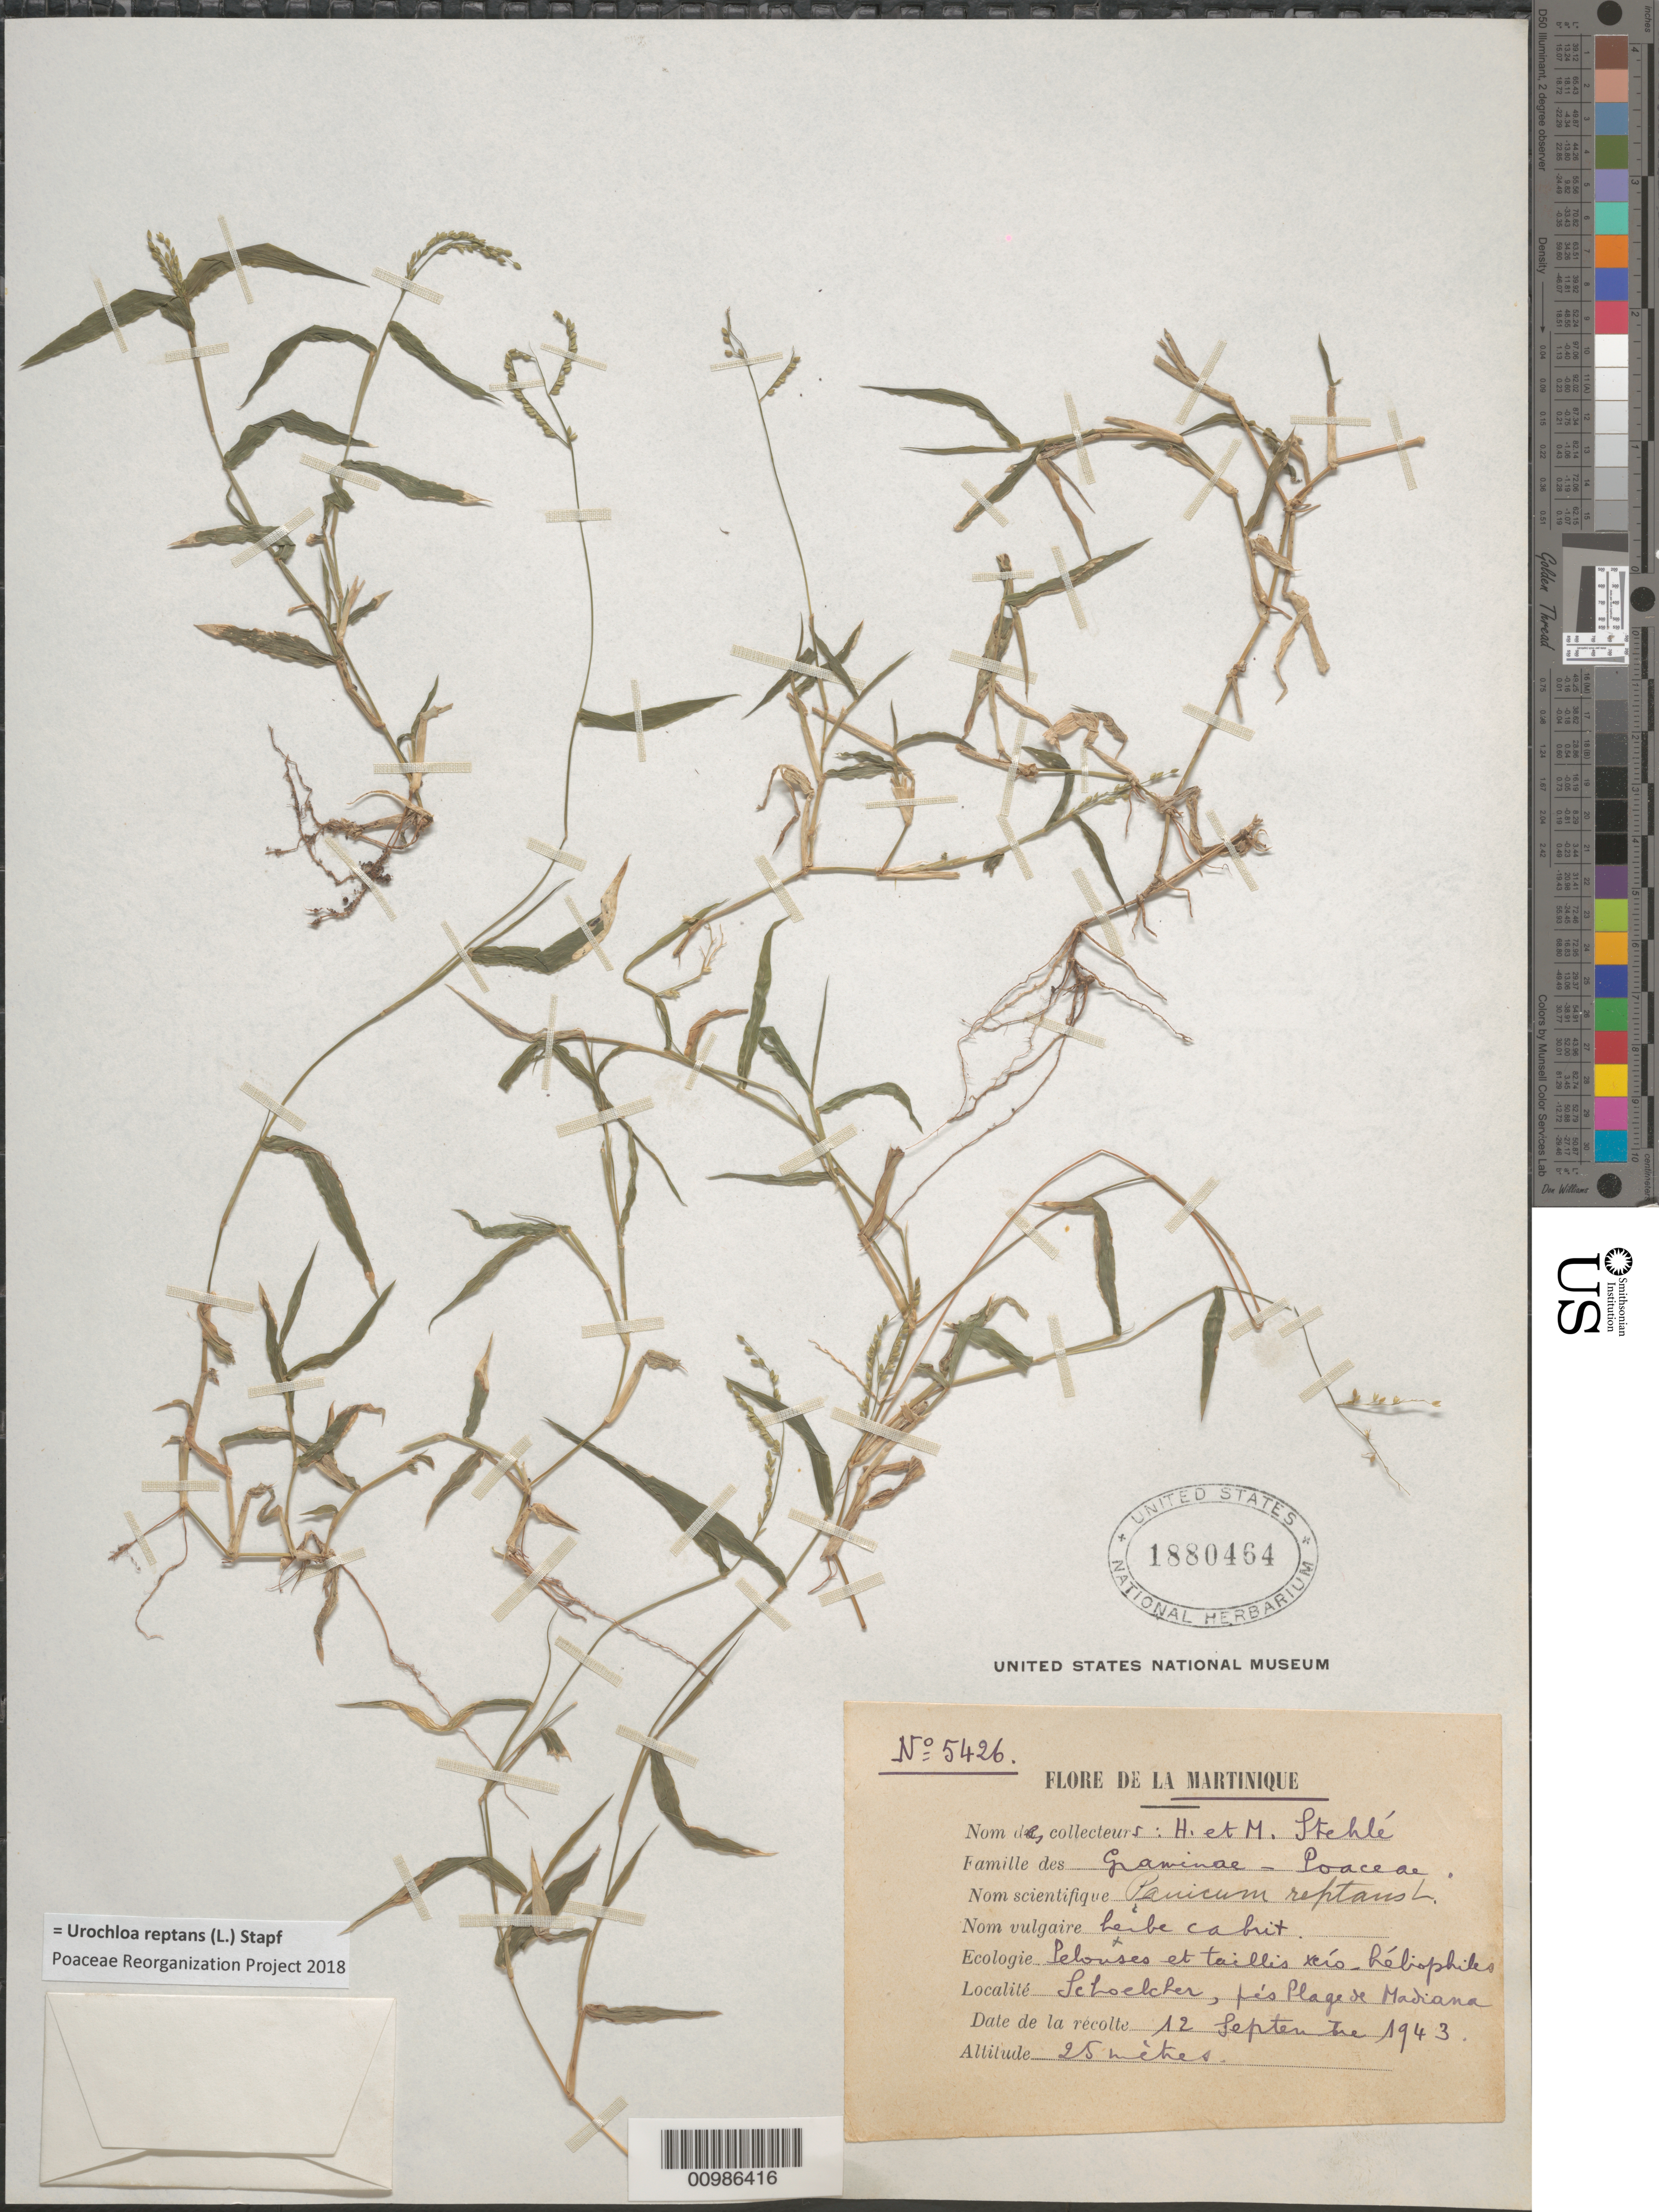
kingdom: Plantae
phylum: Tracheophyta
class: Liliopsida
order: Poales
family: Poaceae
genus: Brachiaria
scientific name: Brachiaria reptans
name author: (L.) C.E. Hubb. & C.A. Gardner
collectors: H. Stehlé & M. Stehlé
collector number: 5426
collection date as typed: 12 Sep 1943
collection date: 1943-09-12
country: Martinique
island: Martinique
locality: Schoelcher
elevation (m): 25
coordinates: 0 N, 0 E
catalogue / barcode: US 1880464